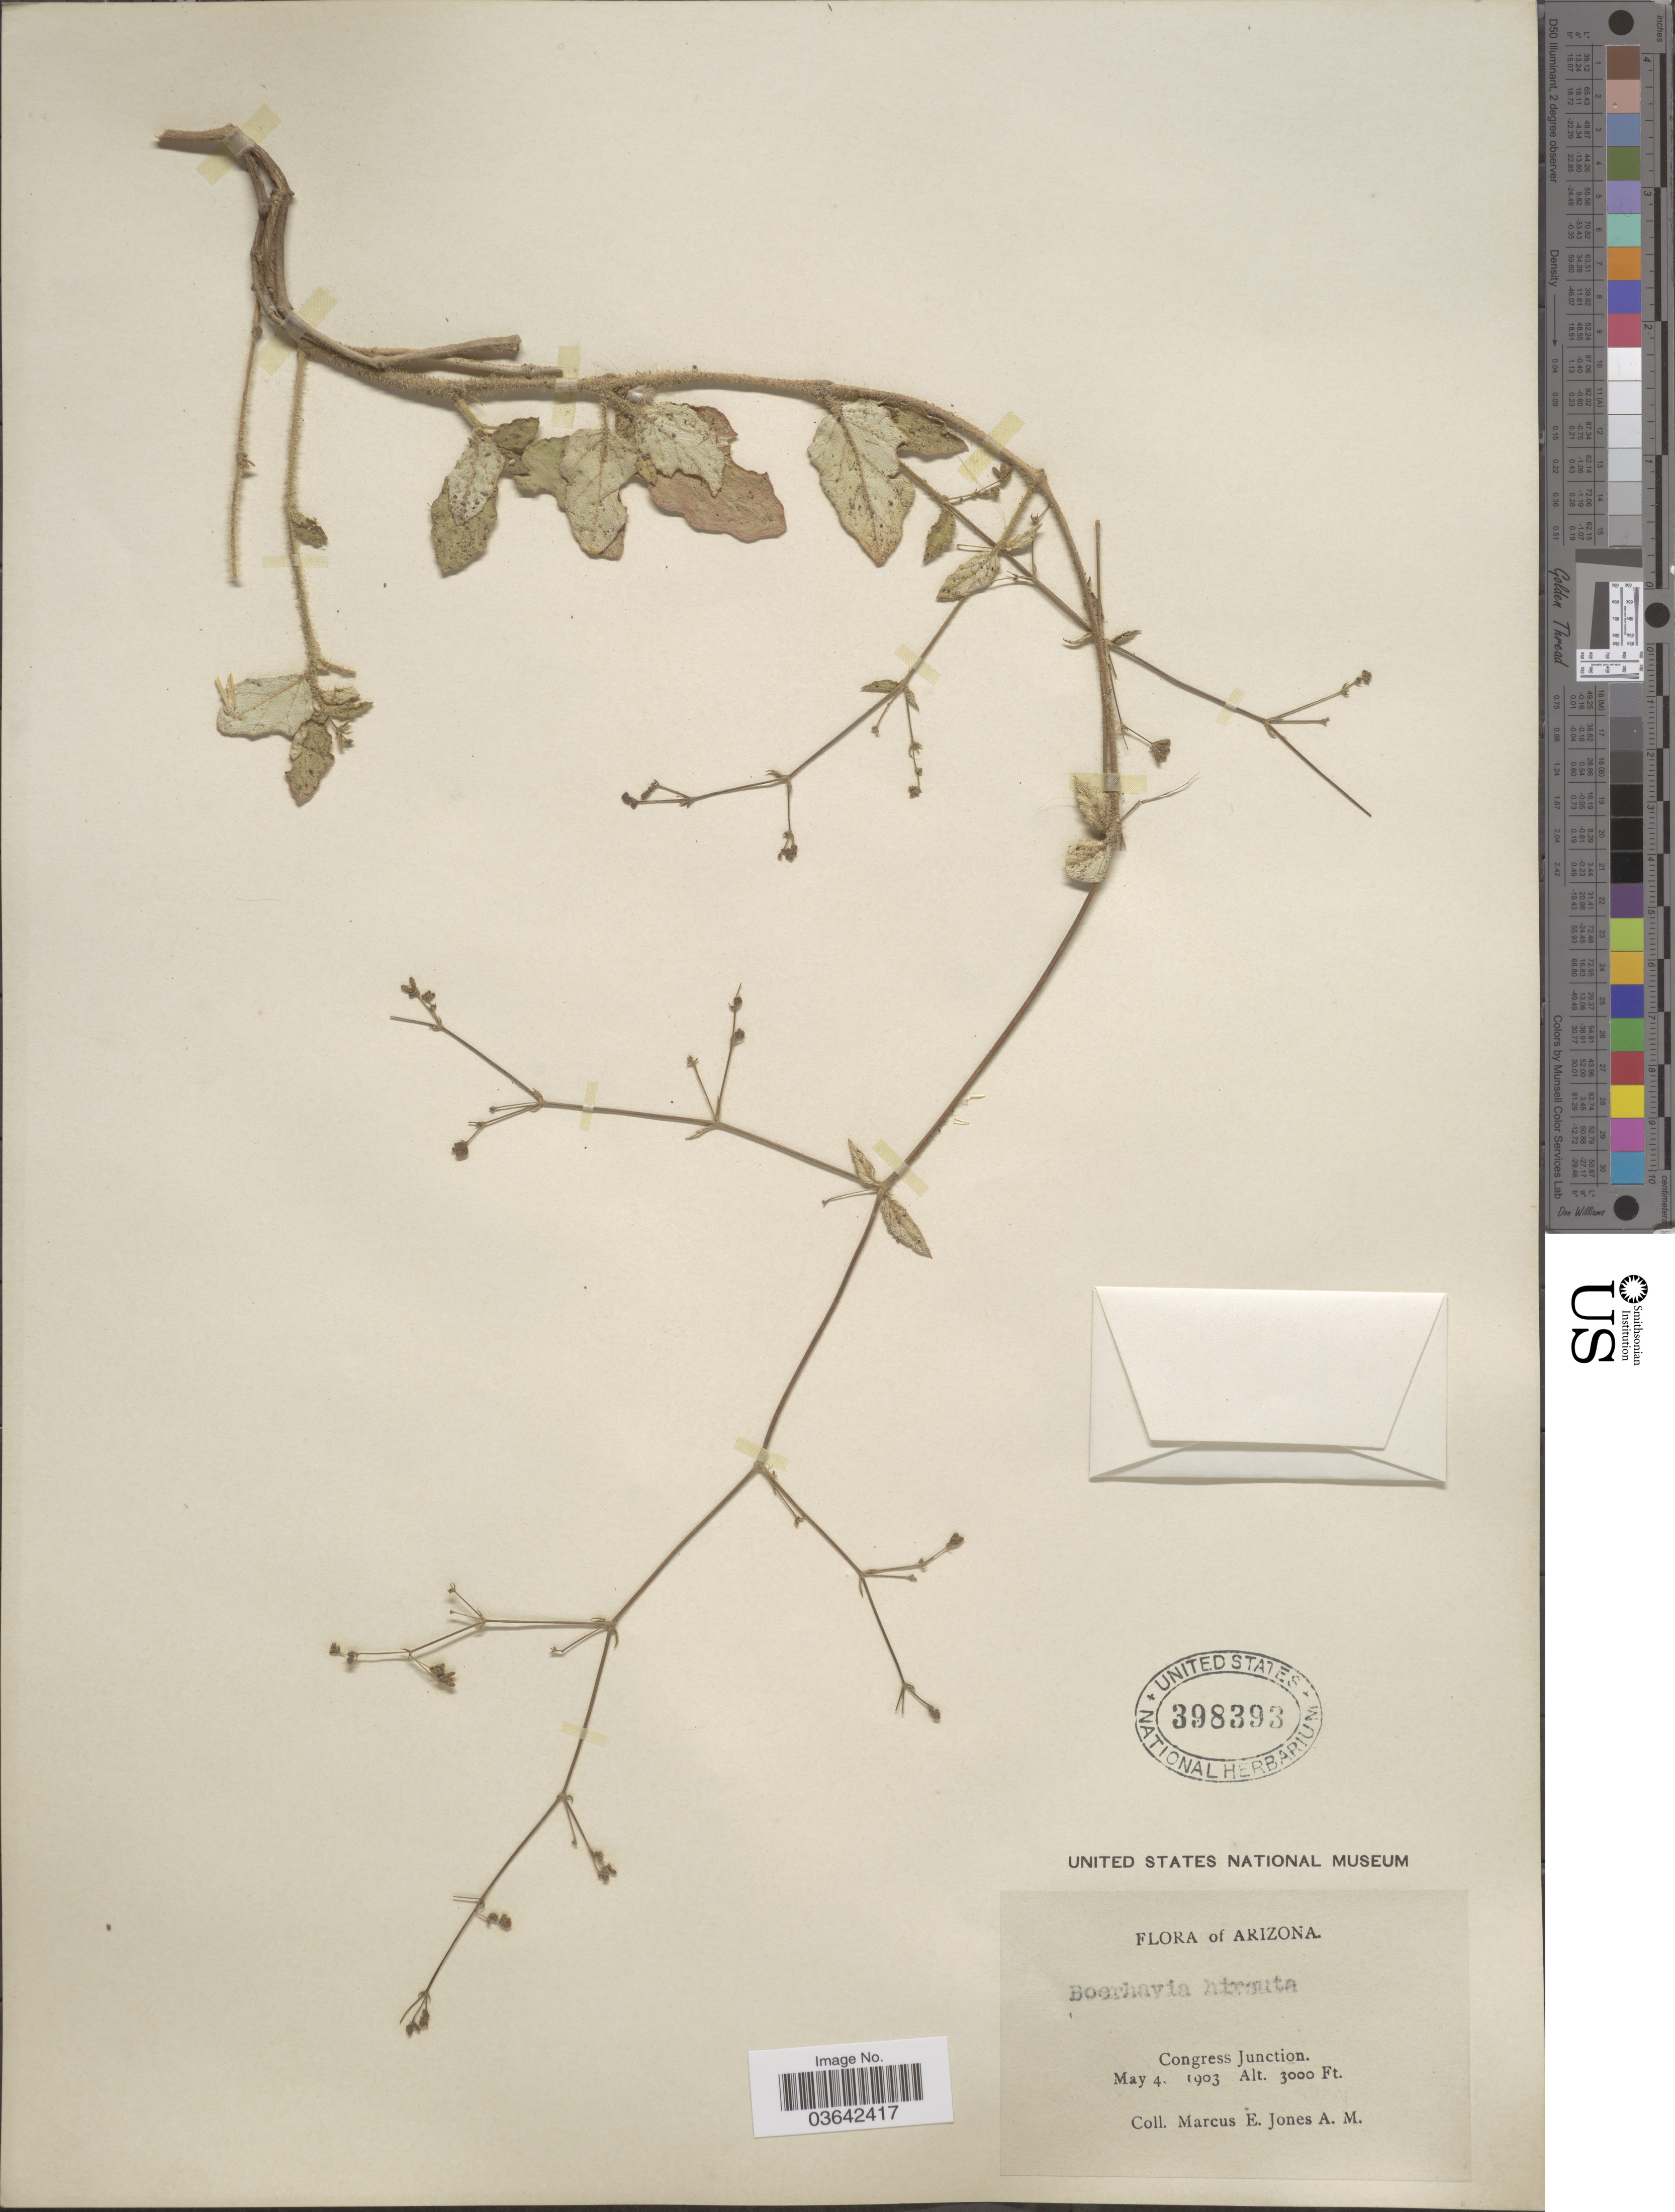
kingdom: Plantae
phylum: Tracheophyta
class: Magnoliopsida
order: Caryophyllales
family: Nyctaginaceae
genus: Boerhavia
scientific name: Boerhavia coccinea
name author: Mill.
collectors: M. E. Jones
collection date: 1903-05-04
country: United States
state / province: Arizona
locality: Congress Junction.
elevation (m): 914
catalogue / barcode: US 398393